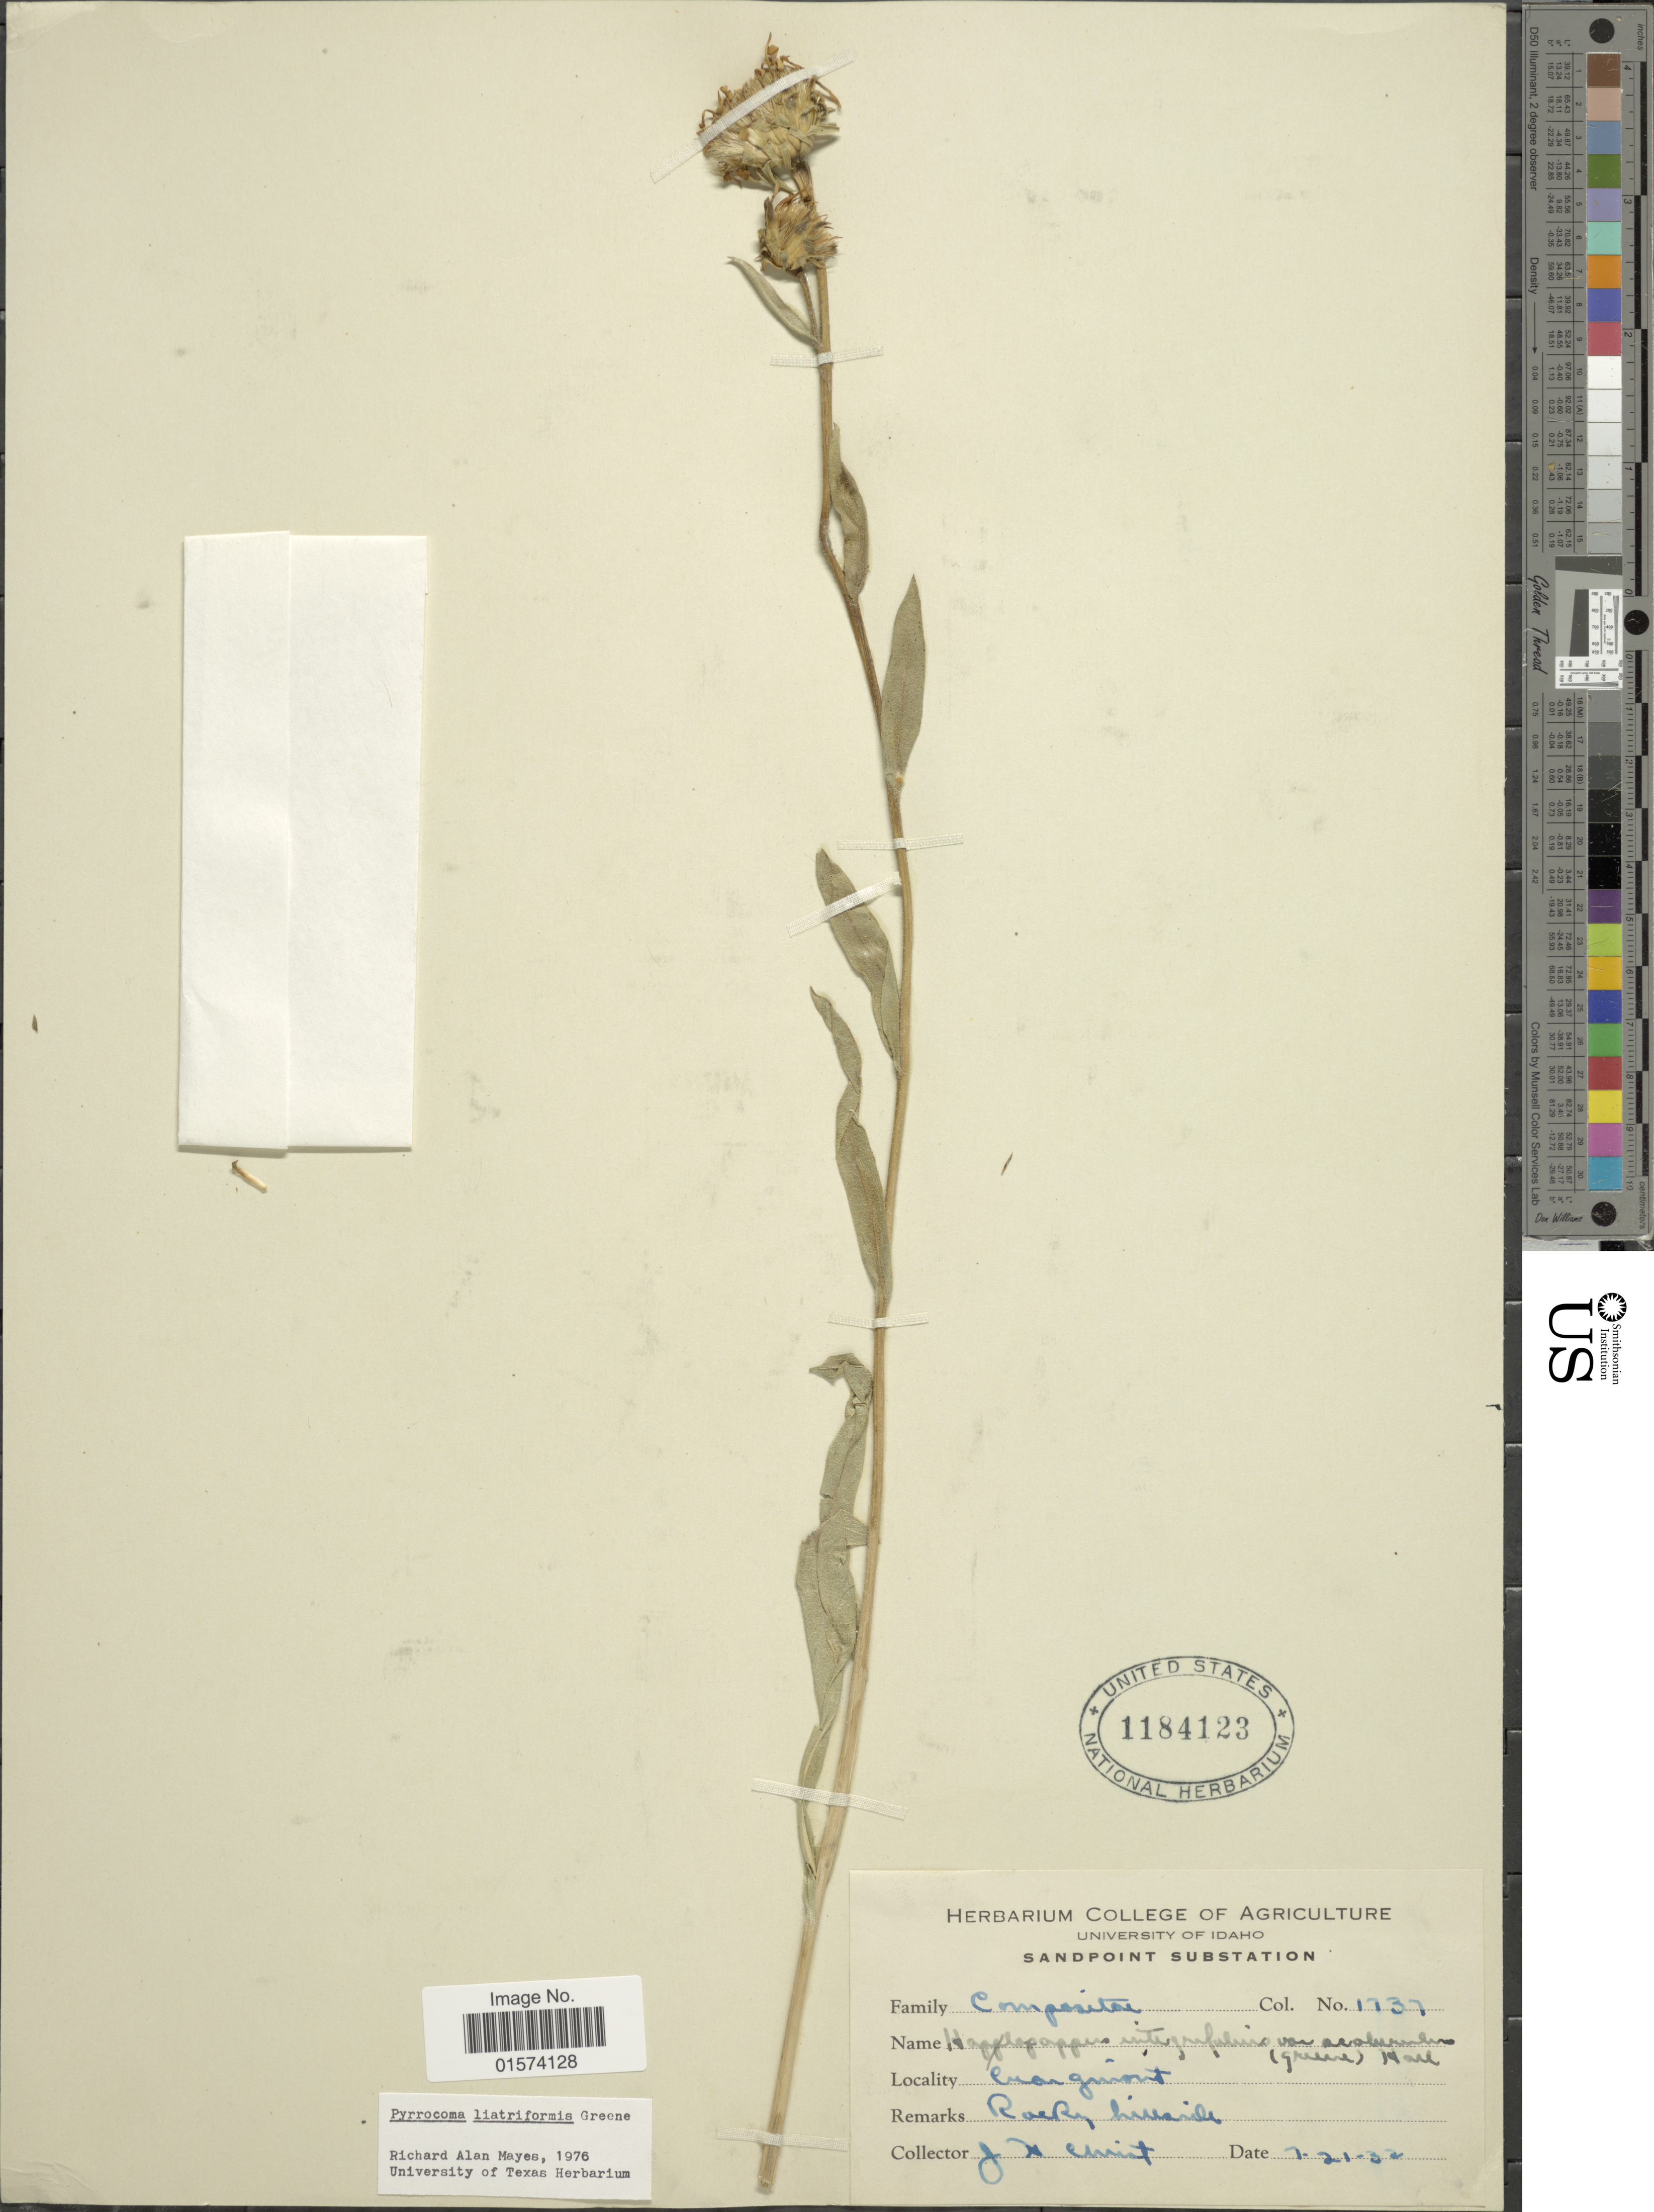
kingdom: Plantae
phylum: Tracheophyta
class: Magnoliopsida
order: Asterales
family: Asteraceae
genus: Pyrrocoma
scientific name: Pyrrocoma liatriformis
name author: Greene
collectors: J. H. Christ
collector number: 1737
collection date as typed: Transcribed d/m/y: 21/7/32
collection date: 1932-07-21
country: United States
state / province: Idaho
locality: Cuangoinst [??], Rocky hillside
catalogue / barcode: US 1184123